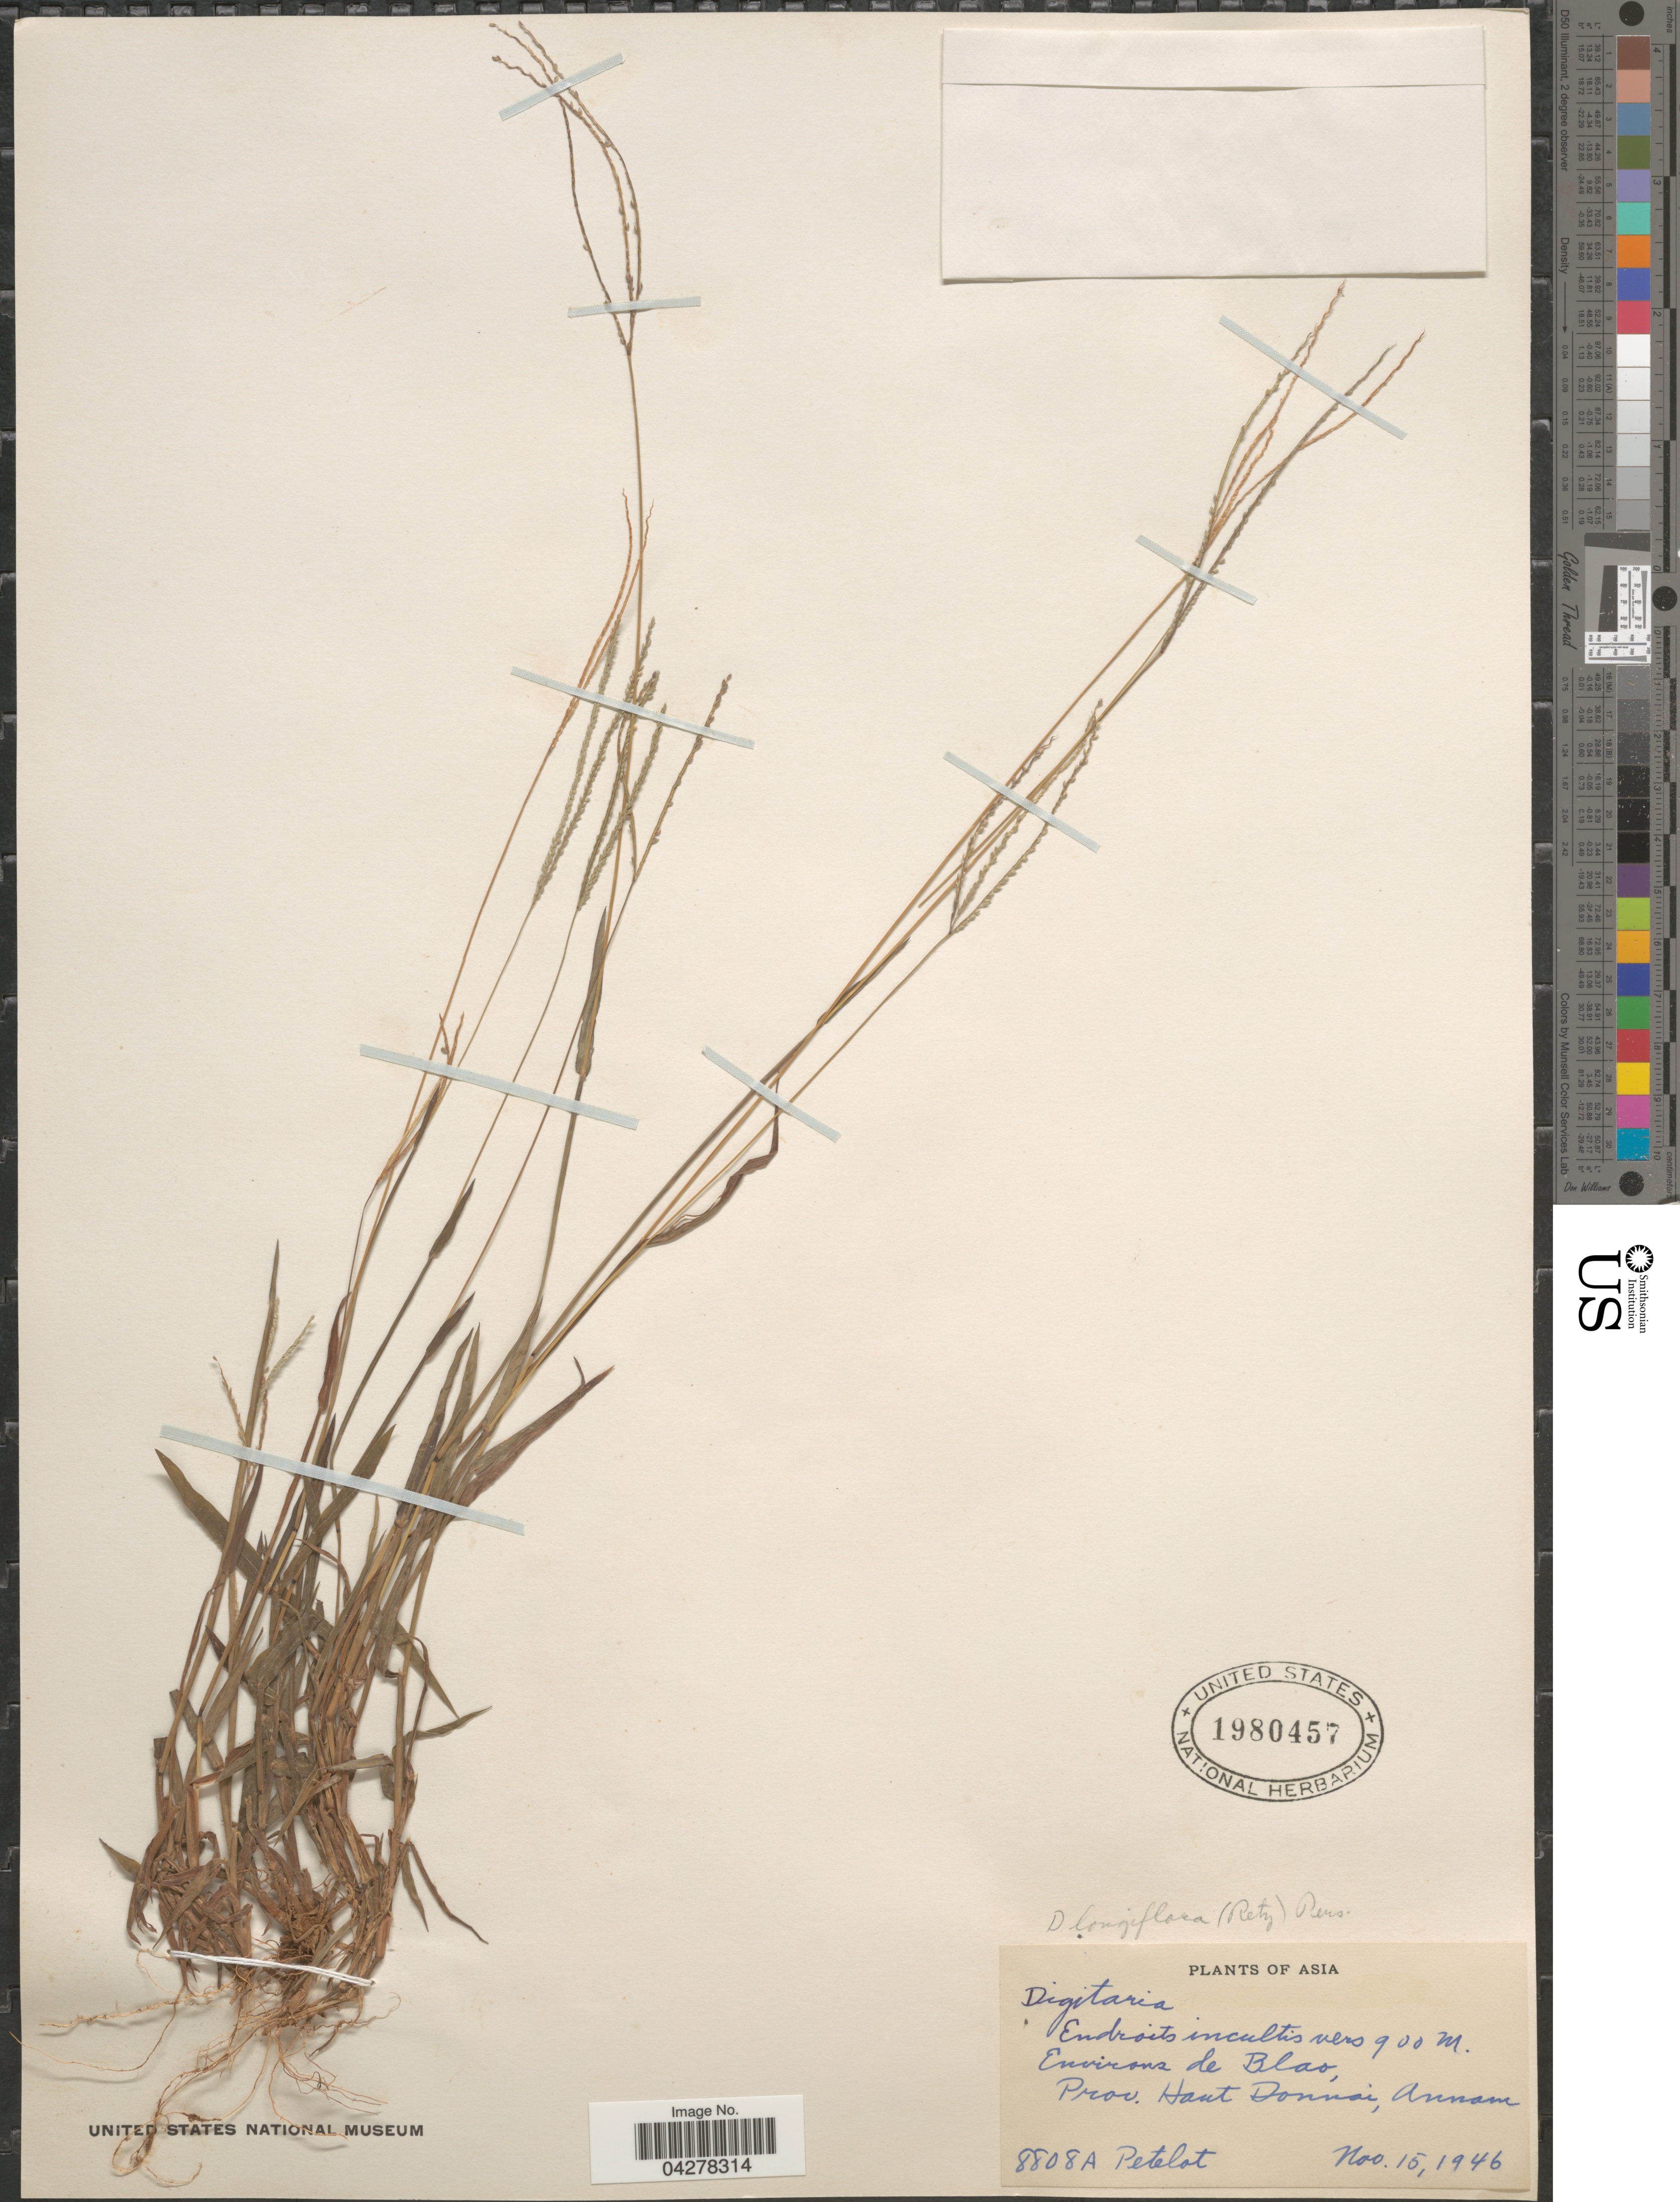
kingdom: Plantae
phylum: Tracheophyta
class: Liliopsida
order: Poales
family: Poaceae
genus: Digitaria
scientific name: Digitaria longiflora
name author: (Retz.) Pers.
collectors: Pételot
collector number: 8808A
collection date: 1946-11-15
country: Vietnam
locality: Environs de Blao, Prov. Haut Donnai, Annam.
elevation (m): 900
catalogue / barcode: US 1980457